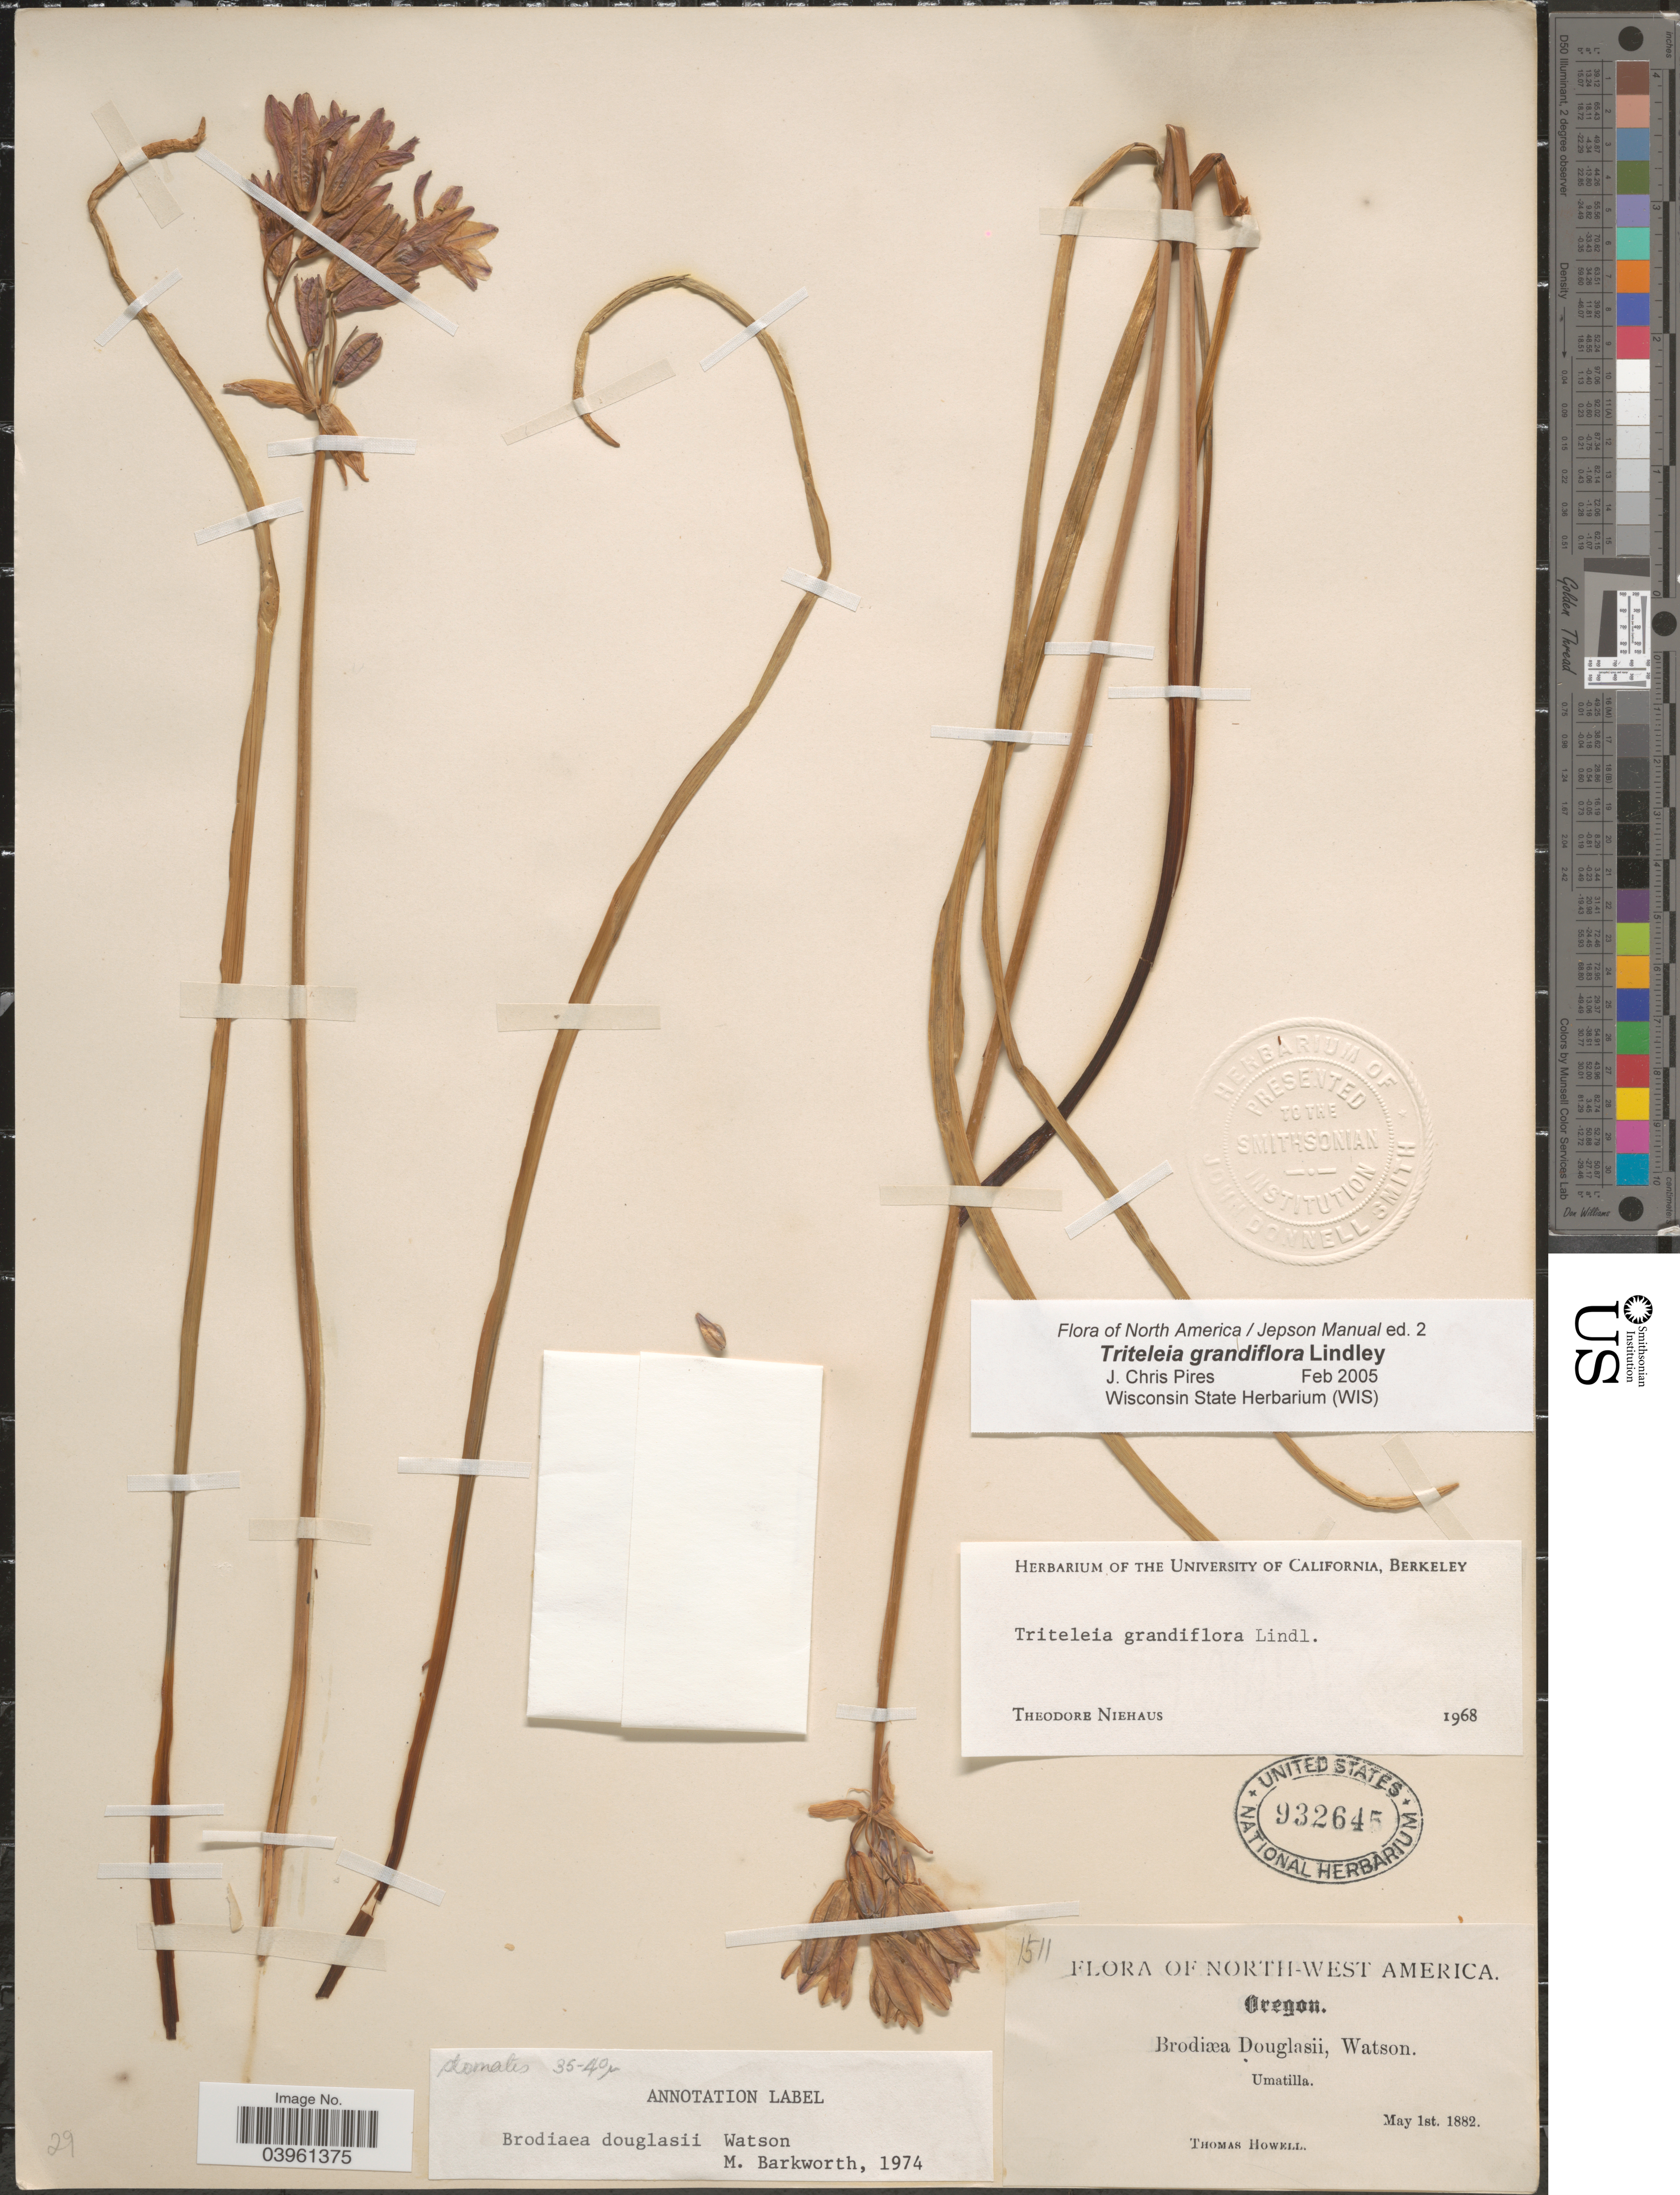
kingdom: Plantae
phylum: Tracheophyta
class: Liliopsida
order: Asparagales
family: Asparagaceae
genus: Triteleia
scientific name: Triteleia grandiflora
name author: Lindl.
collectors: T. Howell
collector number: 1511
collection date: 1882-05-01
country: United States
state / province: Oregon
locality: North-West America. Umatilla.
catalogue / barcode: US 932645